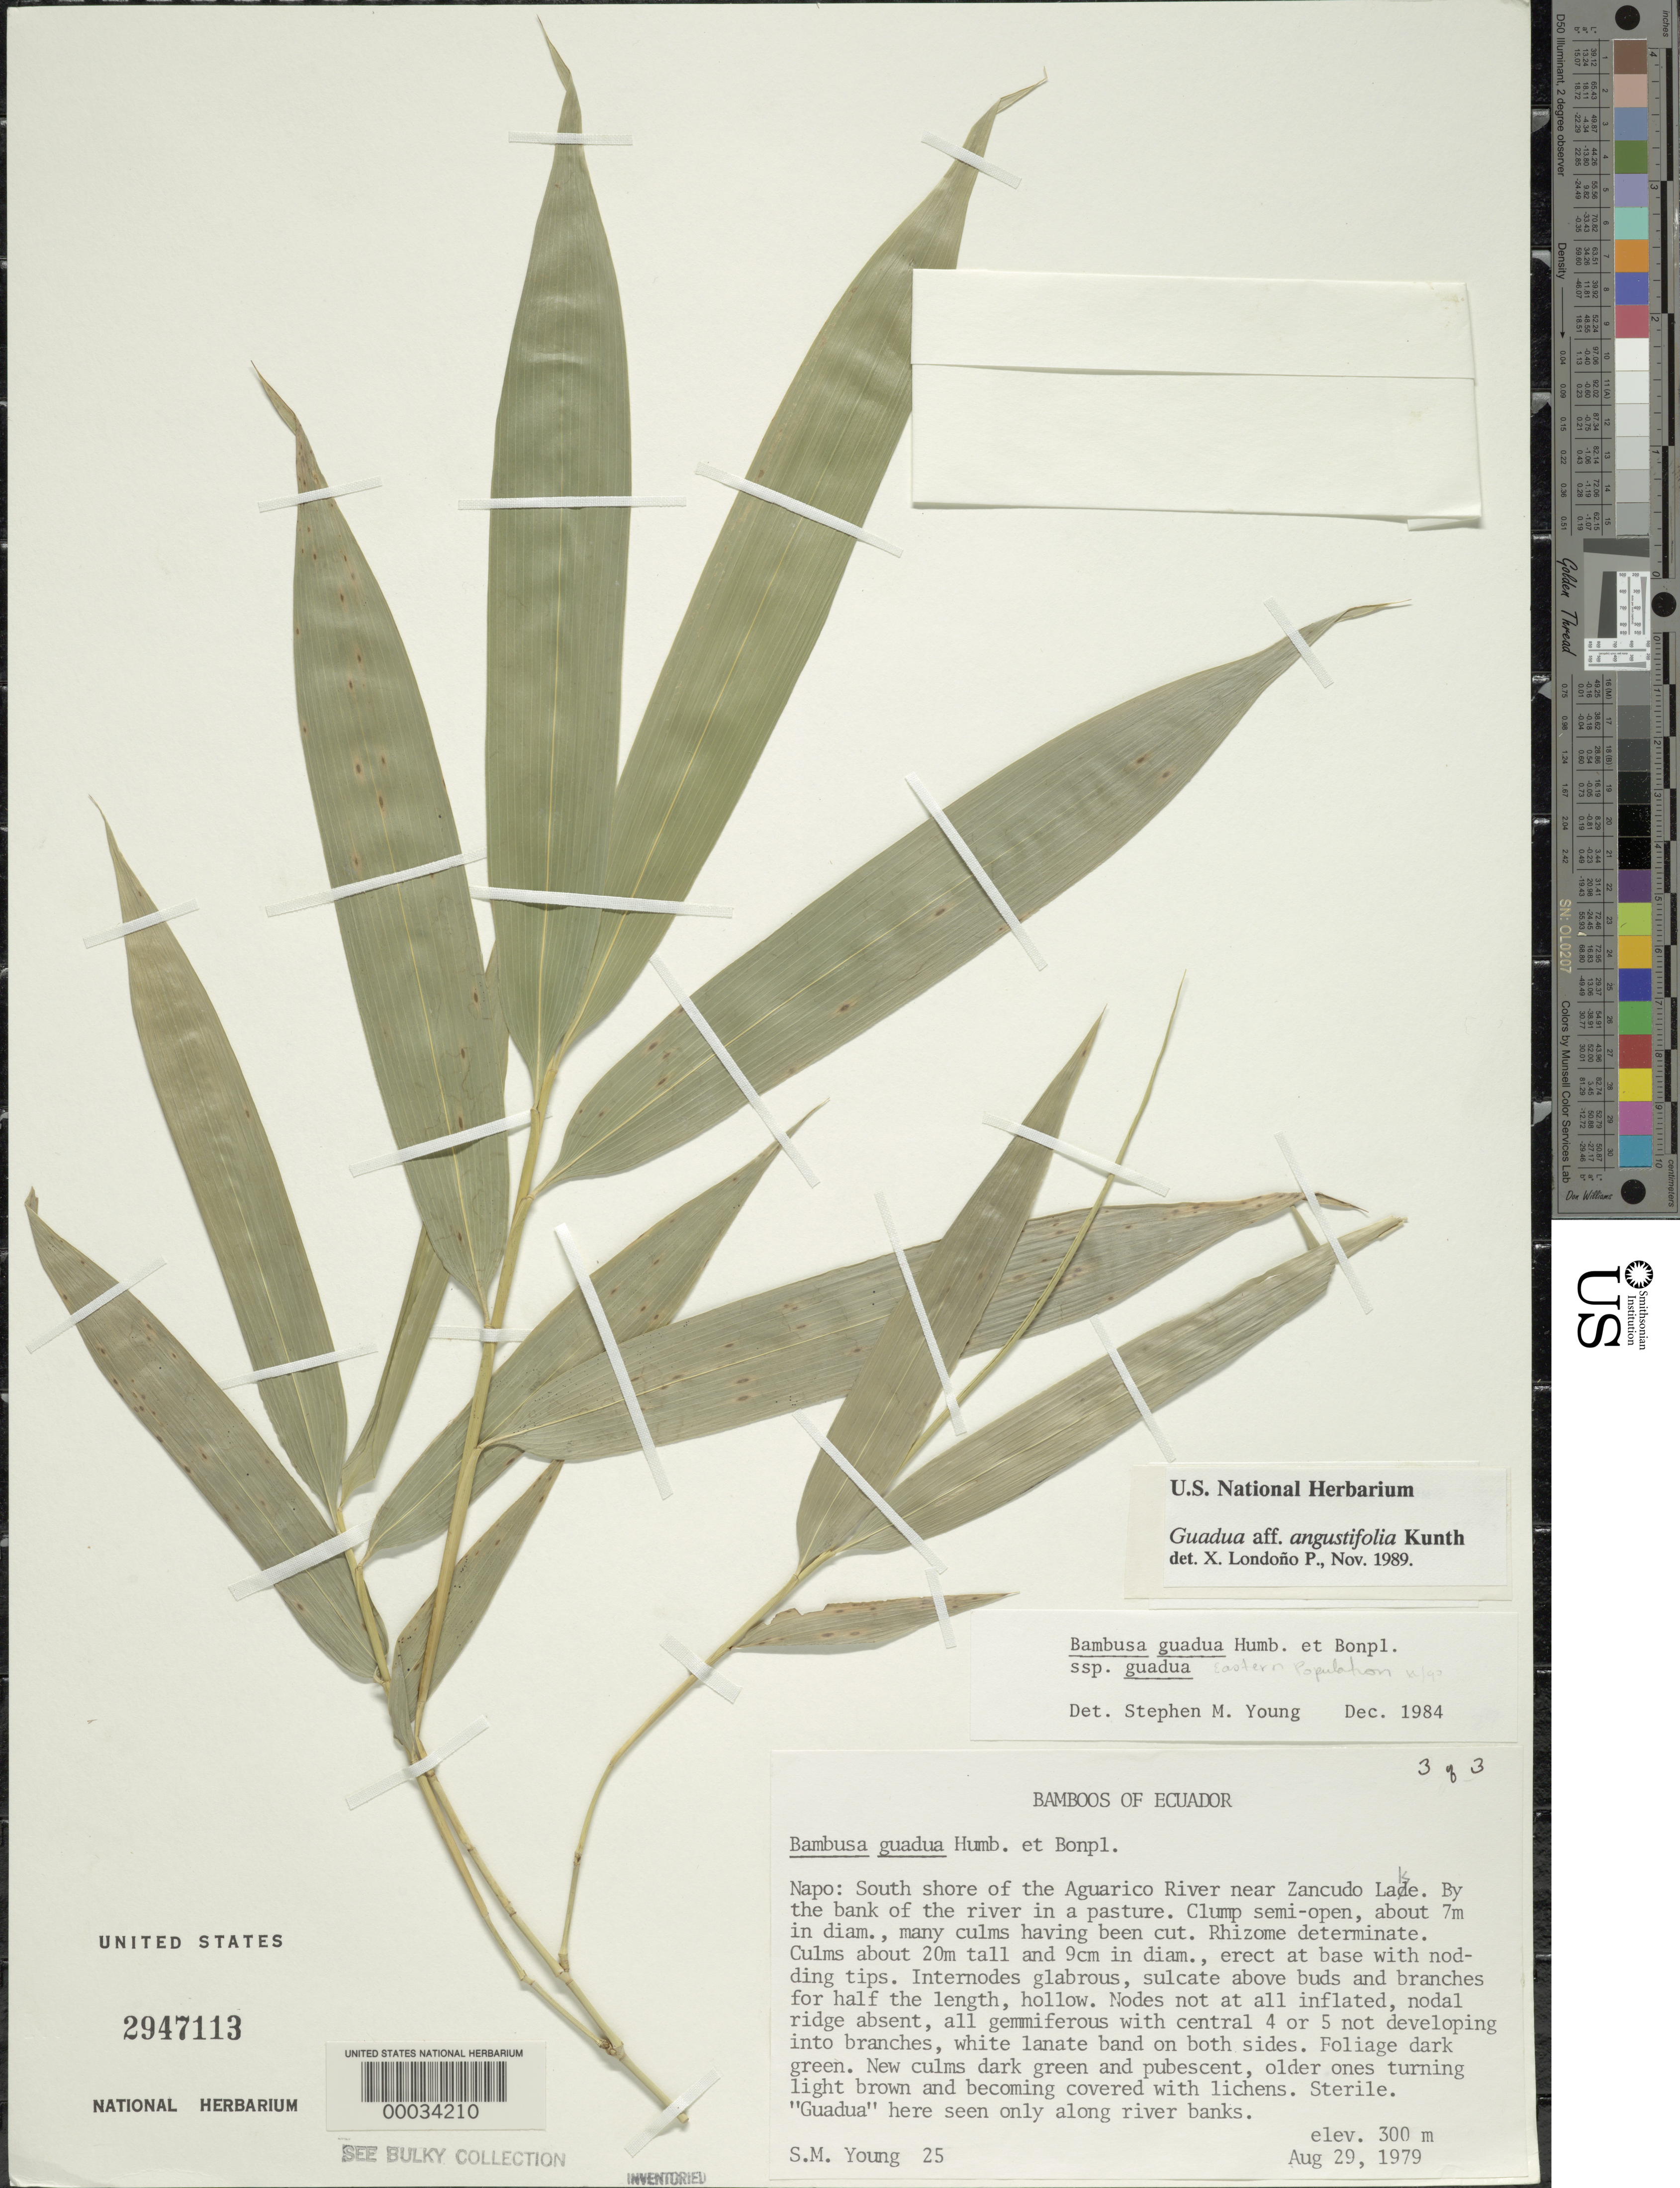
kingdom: Plantae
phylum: Tracheophyta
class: Liliopsida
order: Poales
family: Poaceae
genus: Guadua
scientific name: Guadua angustifolia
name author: Kunth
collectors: S. Young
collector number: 25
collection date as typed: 29 Aug 1979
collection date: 1979-08-29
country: Ecuador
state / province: Napo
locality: S shore of the aguaRico River near zancudo lake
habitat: By the bank of the river in a pasture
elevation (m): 300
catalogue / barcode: US 2947113